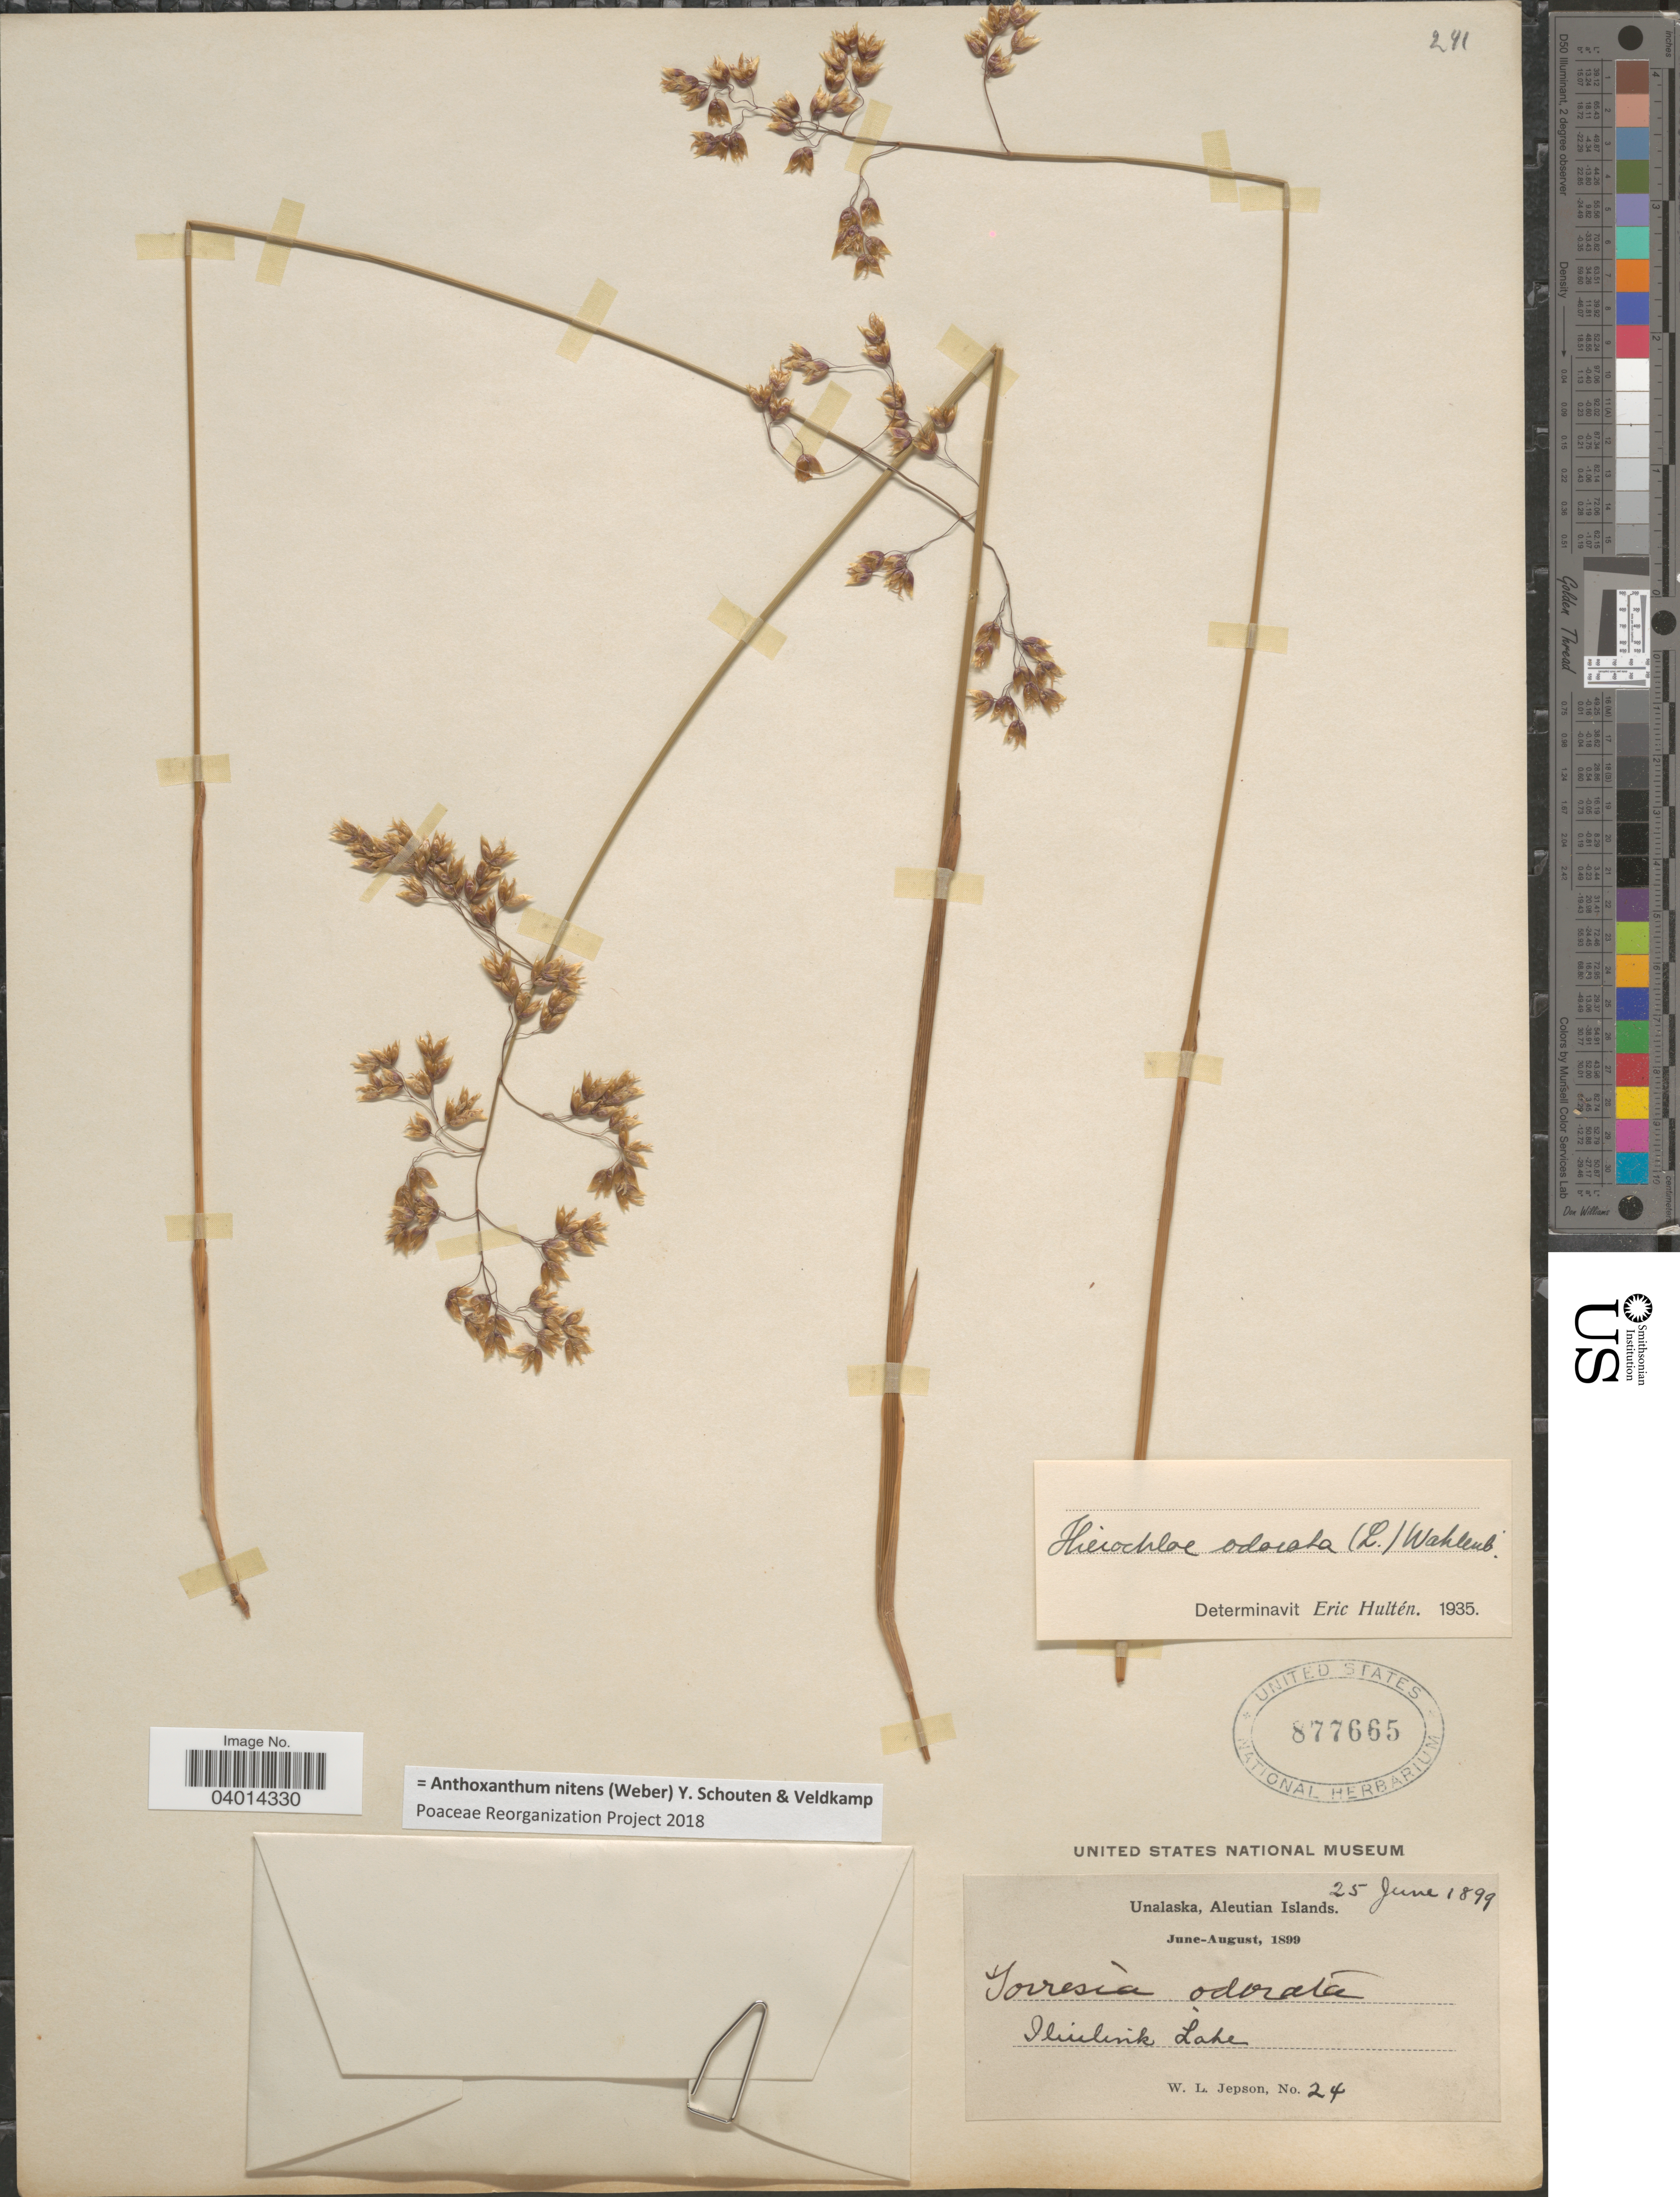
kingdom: Plantae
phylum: Tracheophyta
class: Liliopsida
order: Poales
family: Poaceae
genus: Anthoxanthum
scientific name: Anthoxanthum nitens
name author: (G.H. Weber) R.T.A. Schouten & Veldkamp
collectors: W. L. Jepson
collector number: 24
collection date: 1899-06-25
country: United States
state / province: Alaska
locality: Unalaska, Aleutian Islands. Iliuliuk Lake.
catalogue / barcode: US 877665